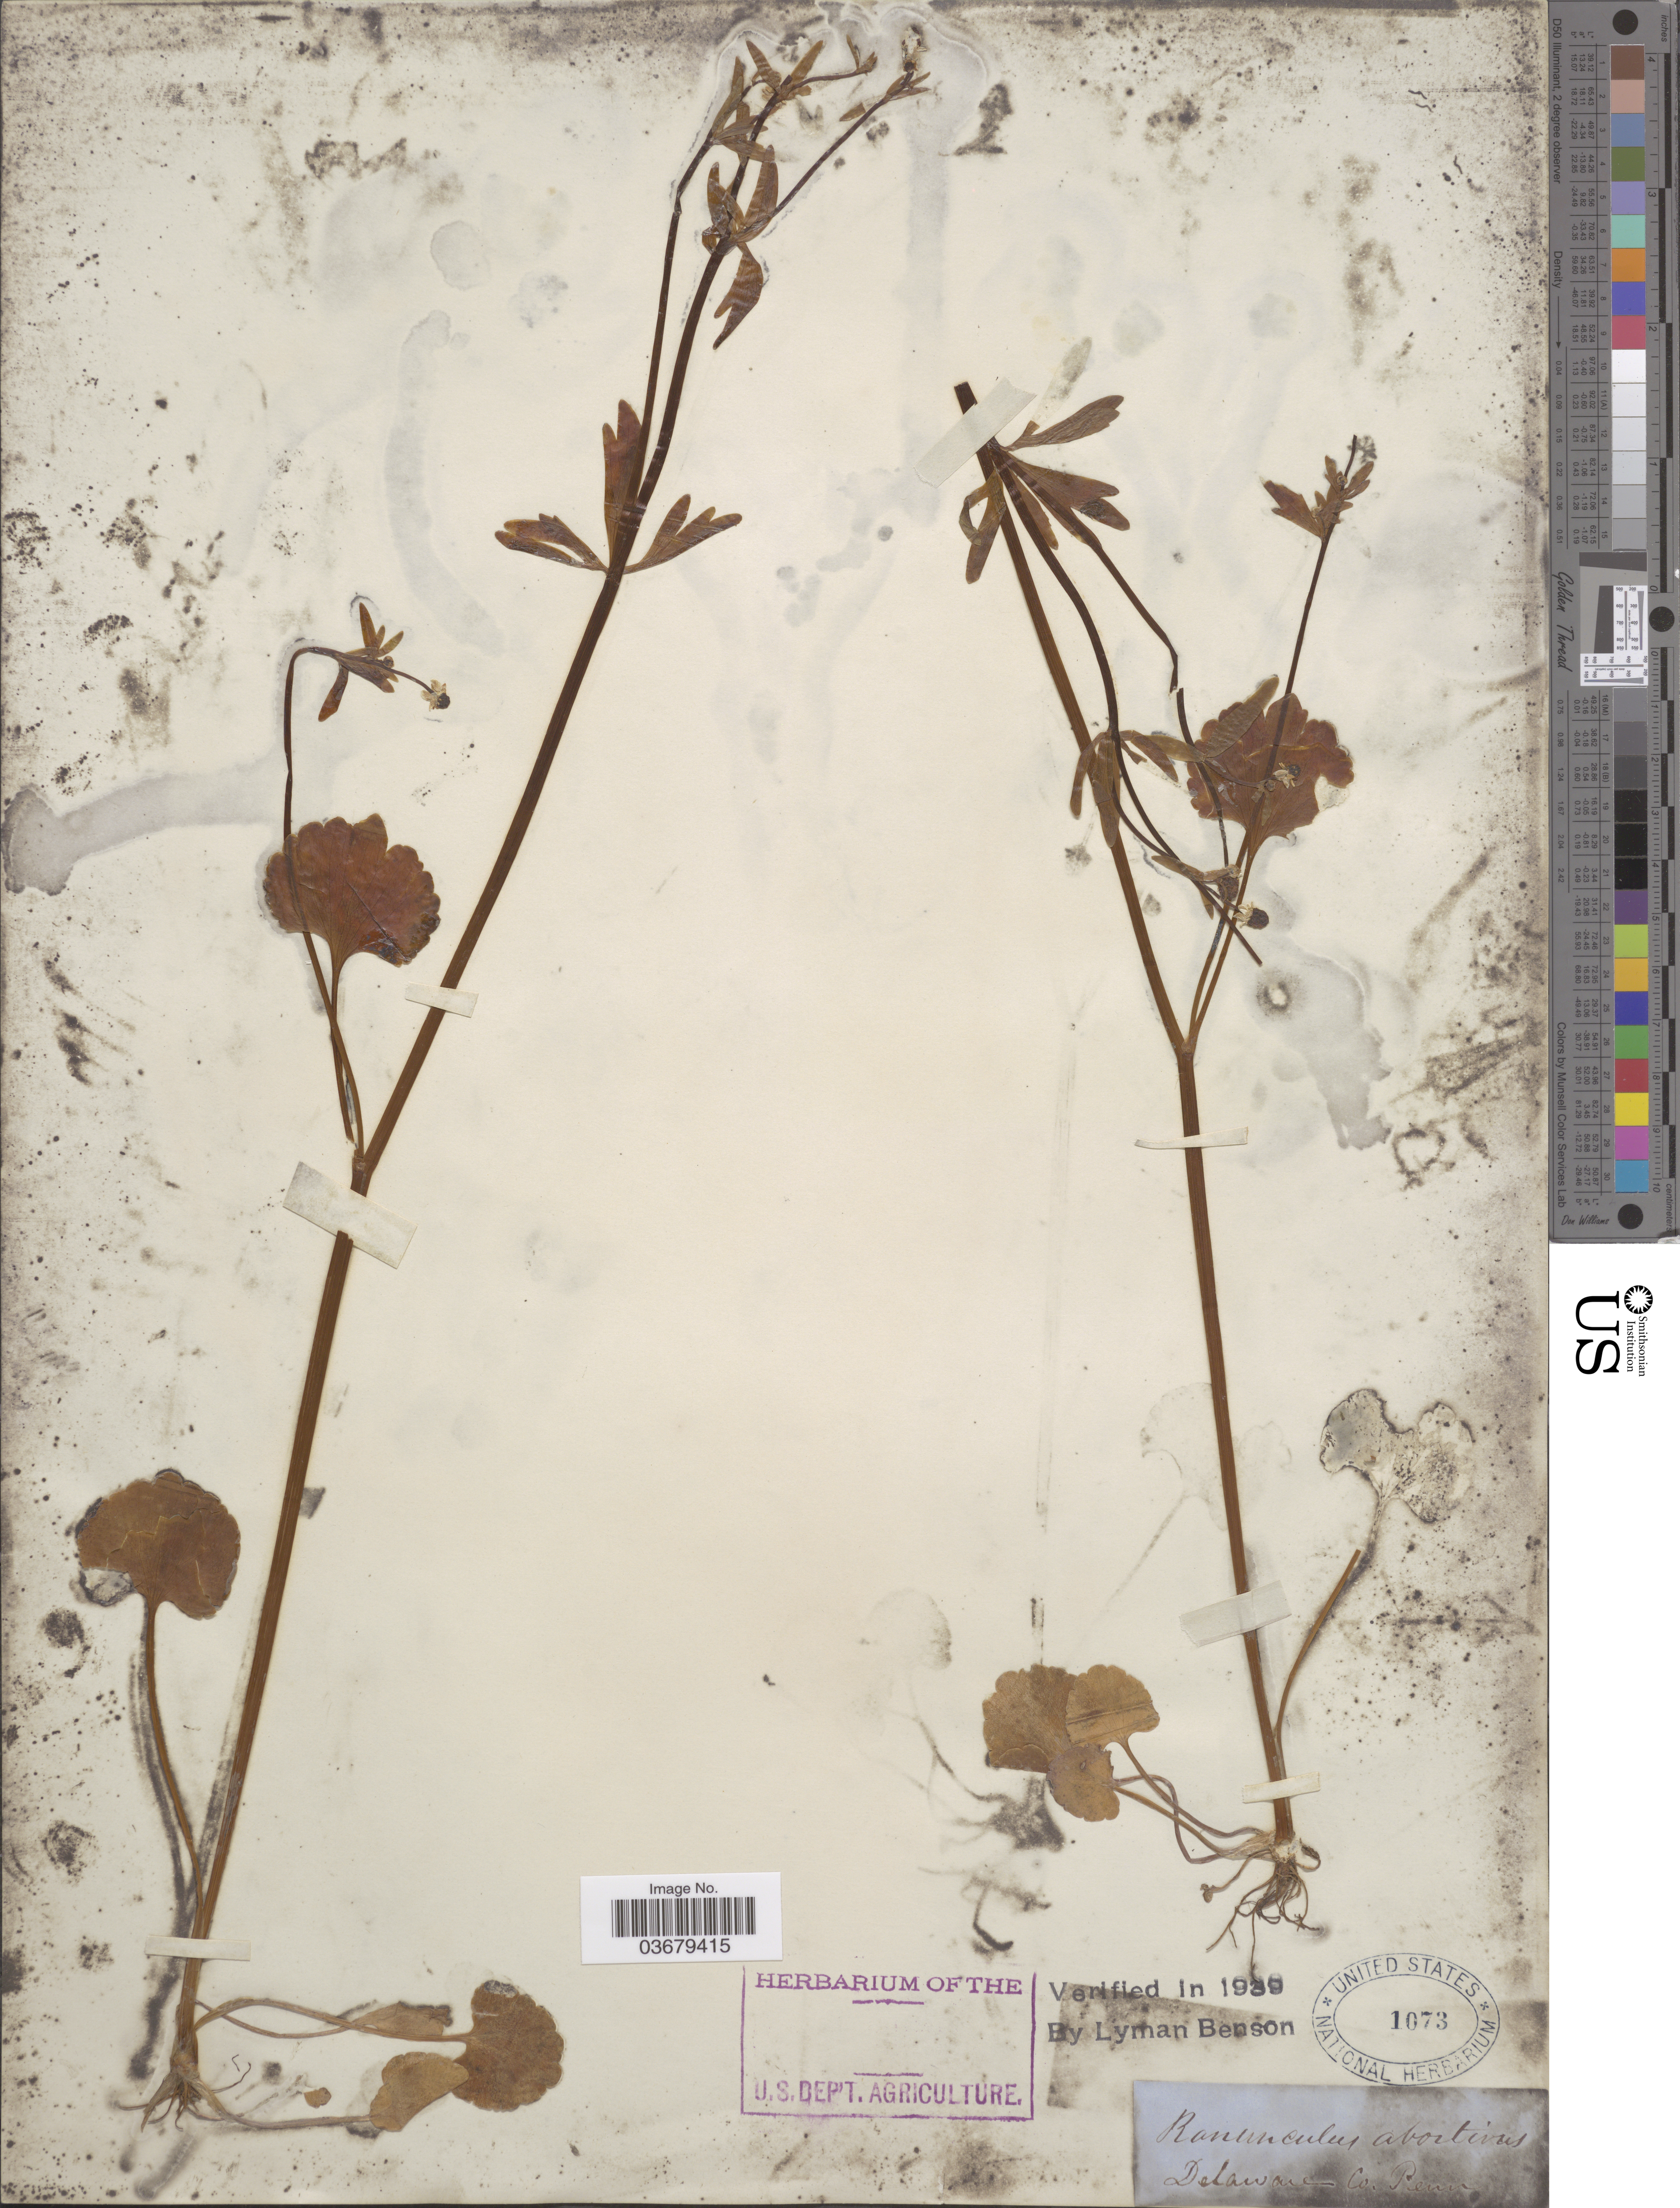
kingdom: Plantae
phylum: Tracheophyta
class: Magnoliopsida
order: Ranunculales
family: Ranunculaceae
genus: Ranunculus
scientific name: Ranunculus abortivus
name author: L.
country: United States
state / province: Pennsylvania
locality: Delaware Co.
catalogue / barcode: US 1073